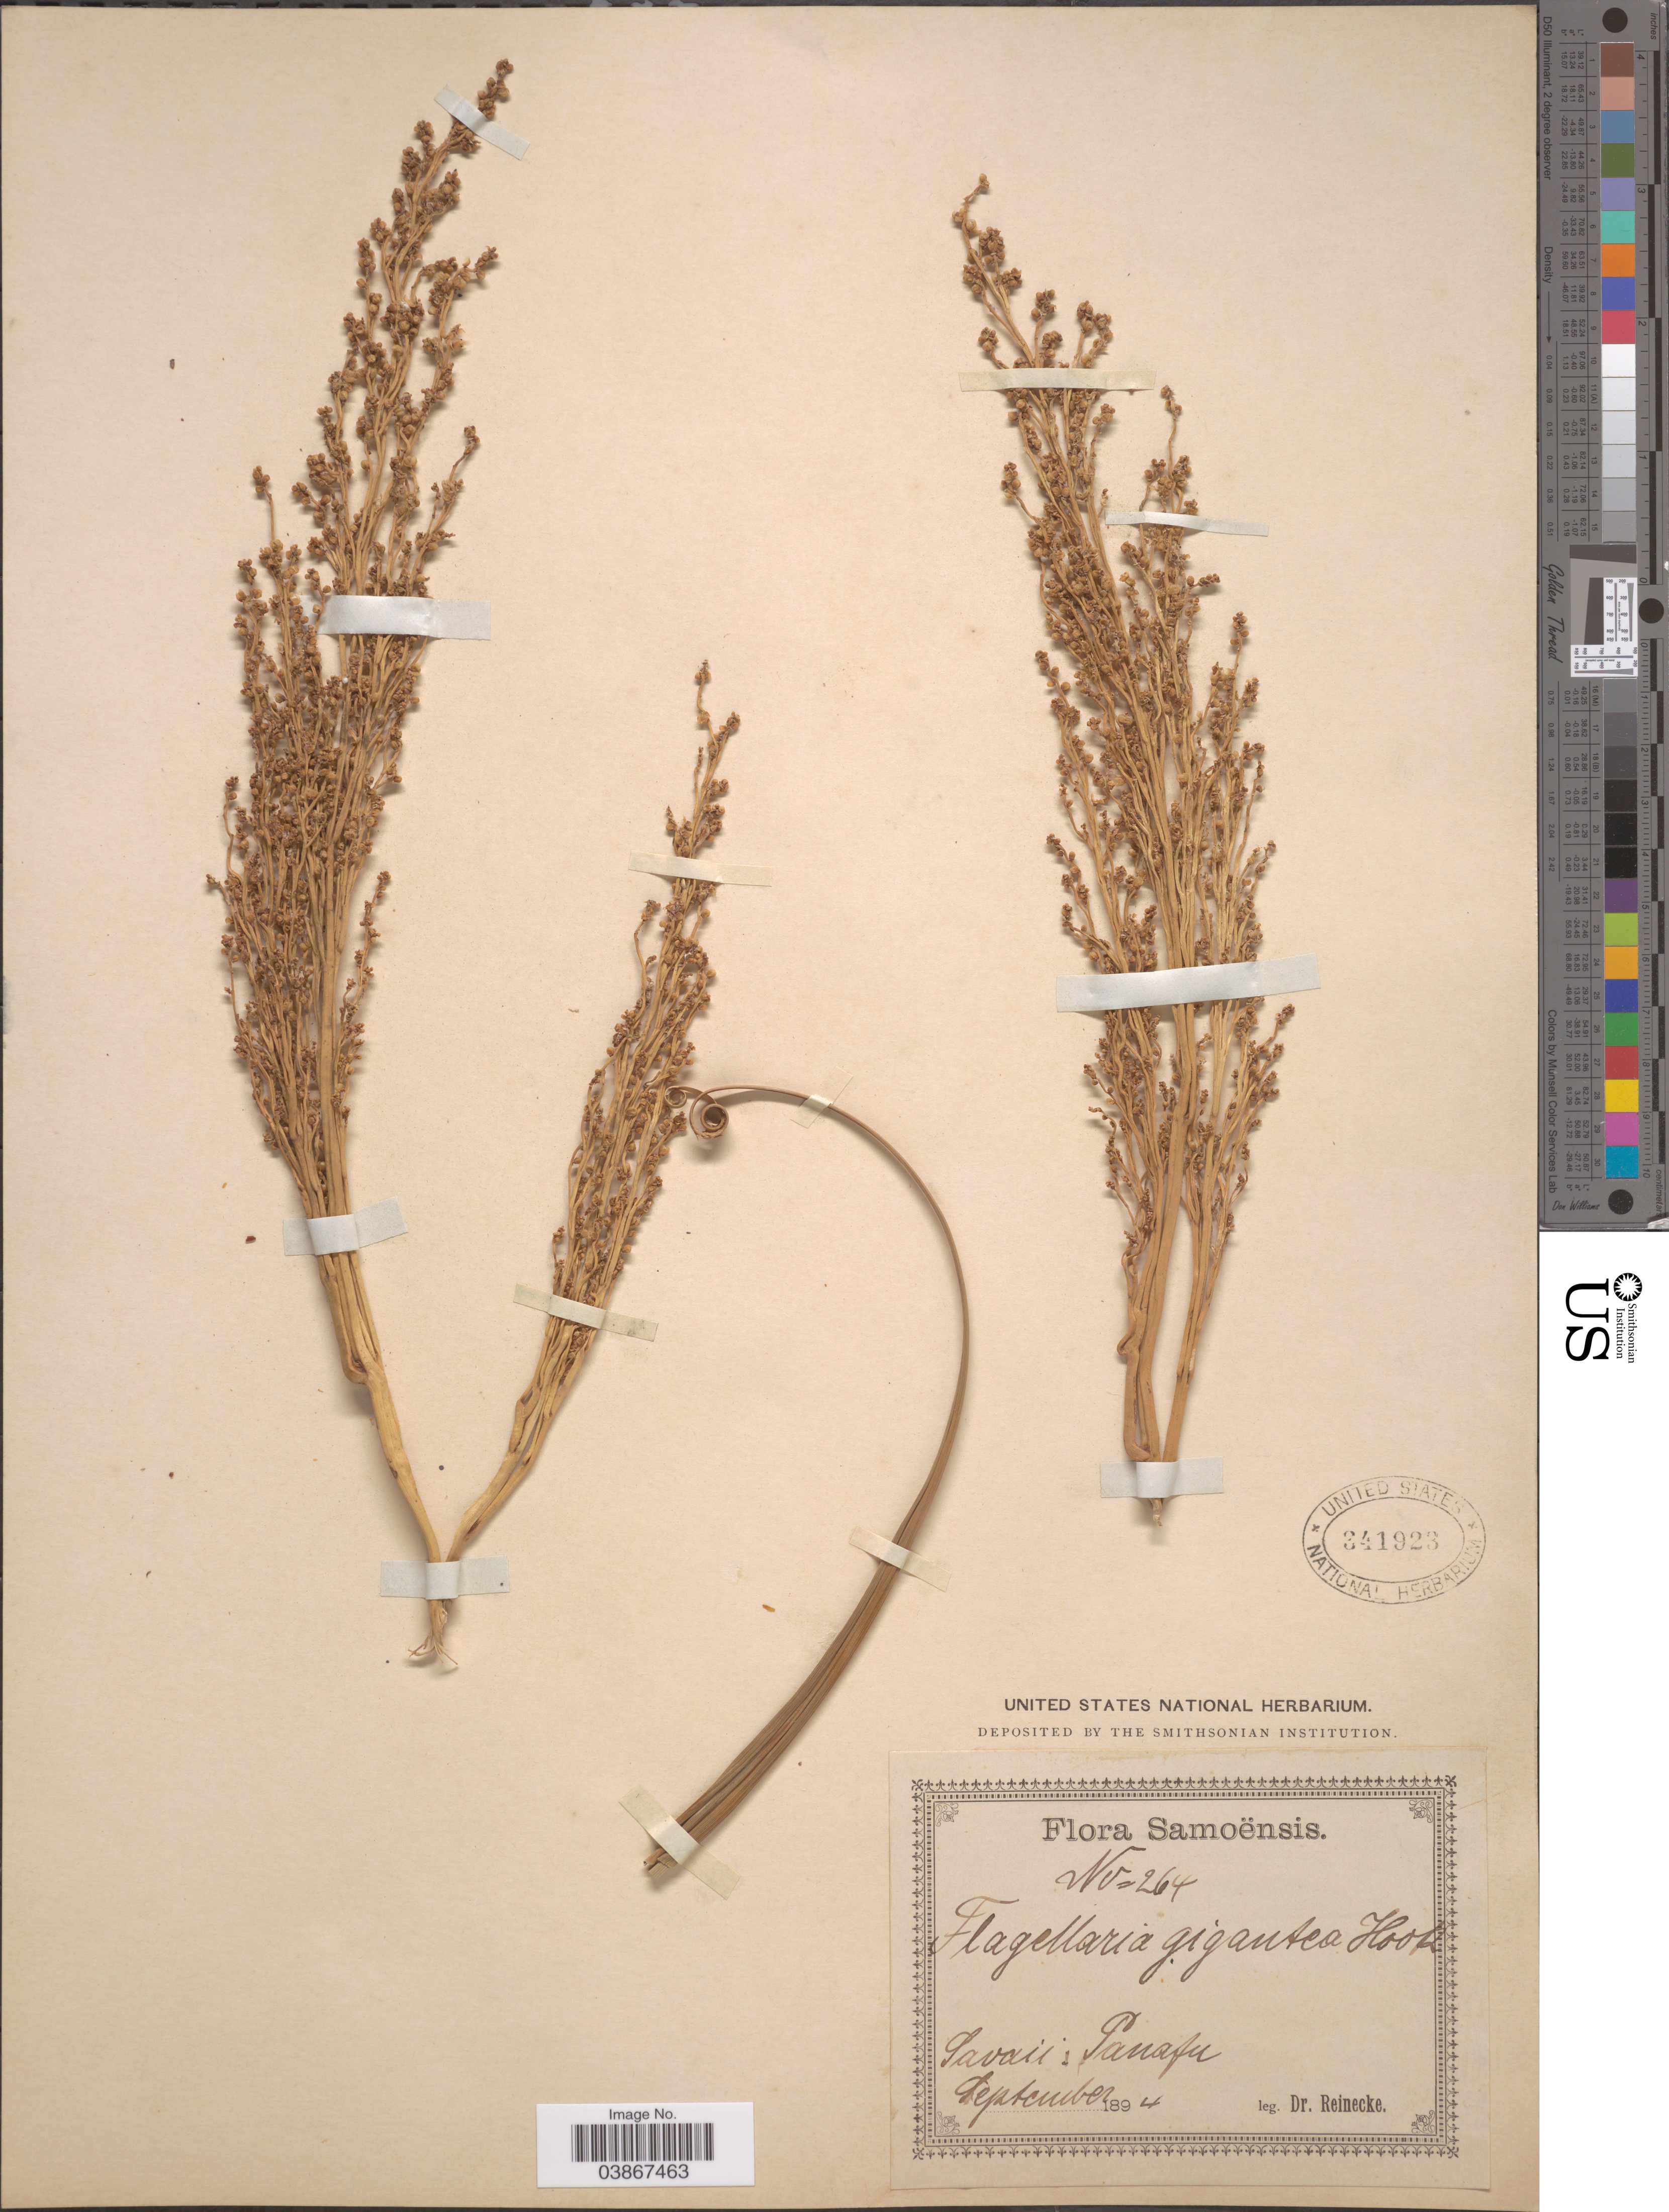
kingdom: Plantae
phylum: Tracheophyta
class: Liliopsida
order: Poales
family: Flagellariaceae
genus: Flagellaria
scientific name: Flagellaria gigantea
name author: Hook. f.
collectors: Reinecke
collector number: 264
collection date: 1894-09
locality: Samoënsis. Savais: Panafu.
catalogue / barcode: US 341923